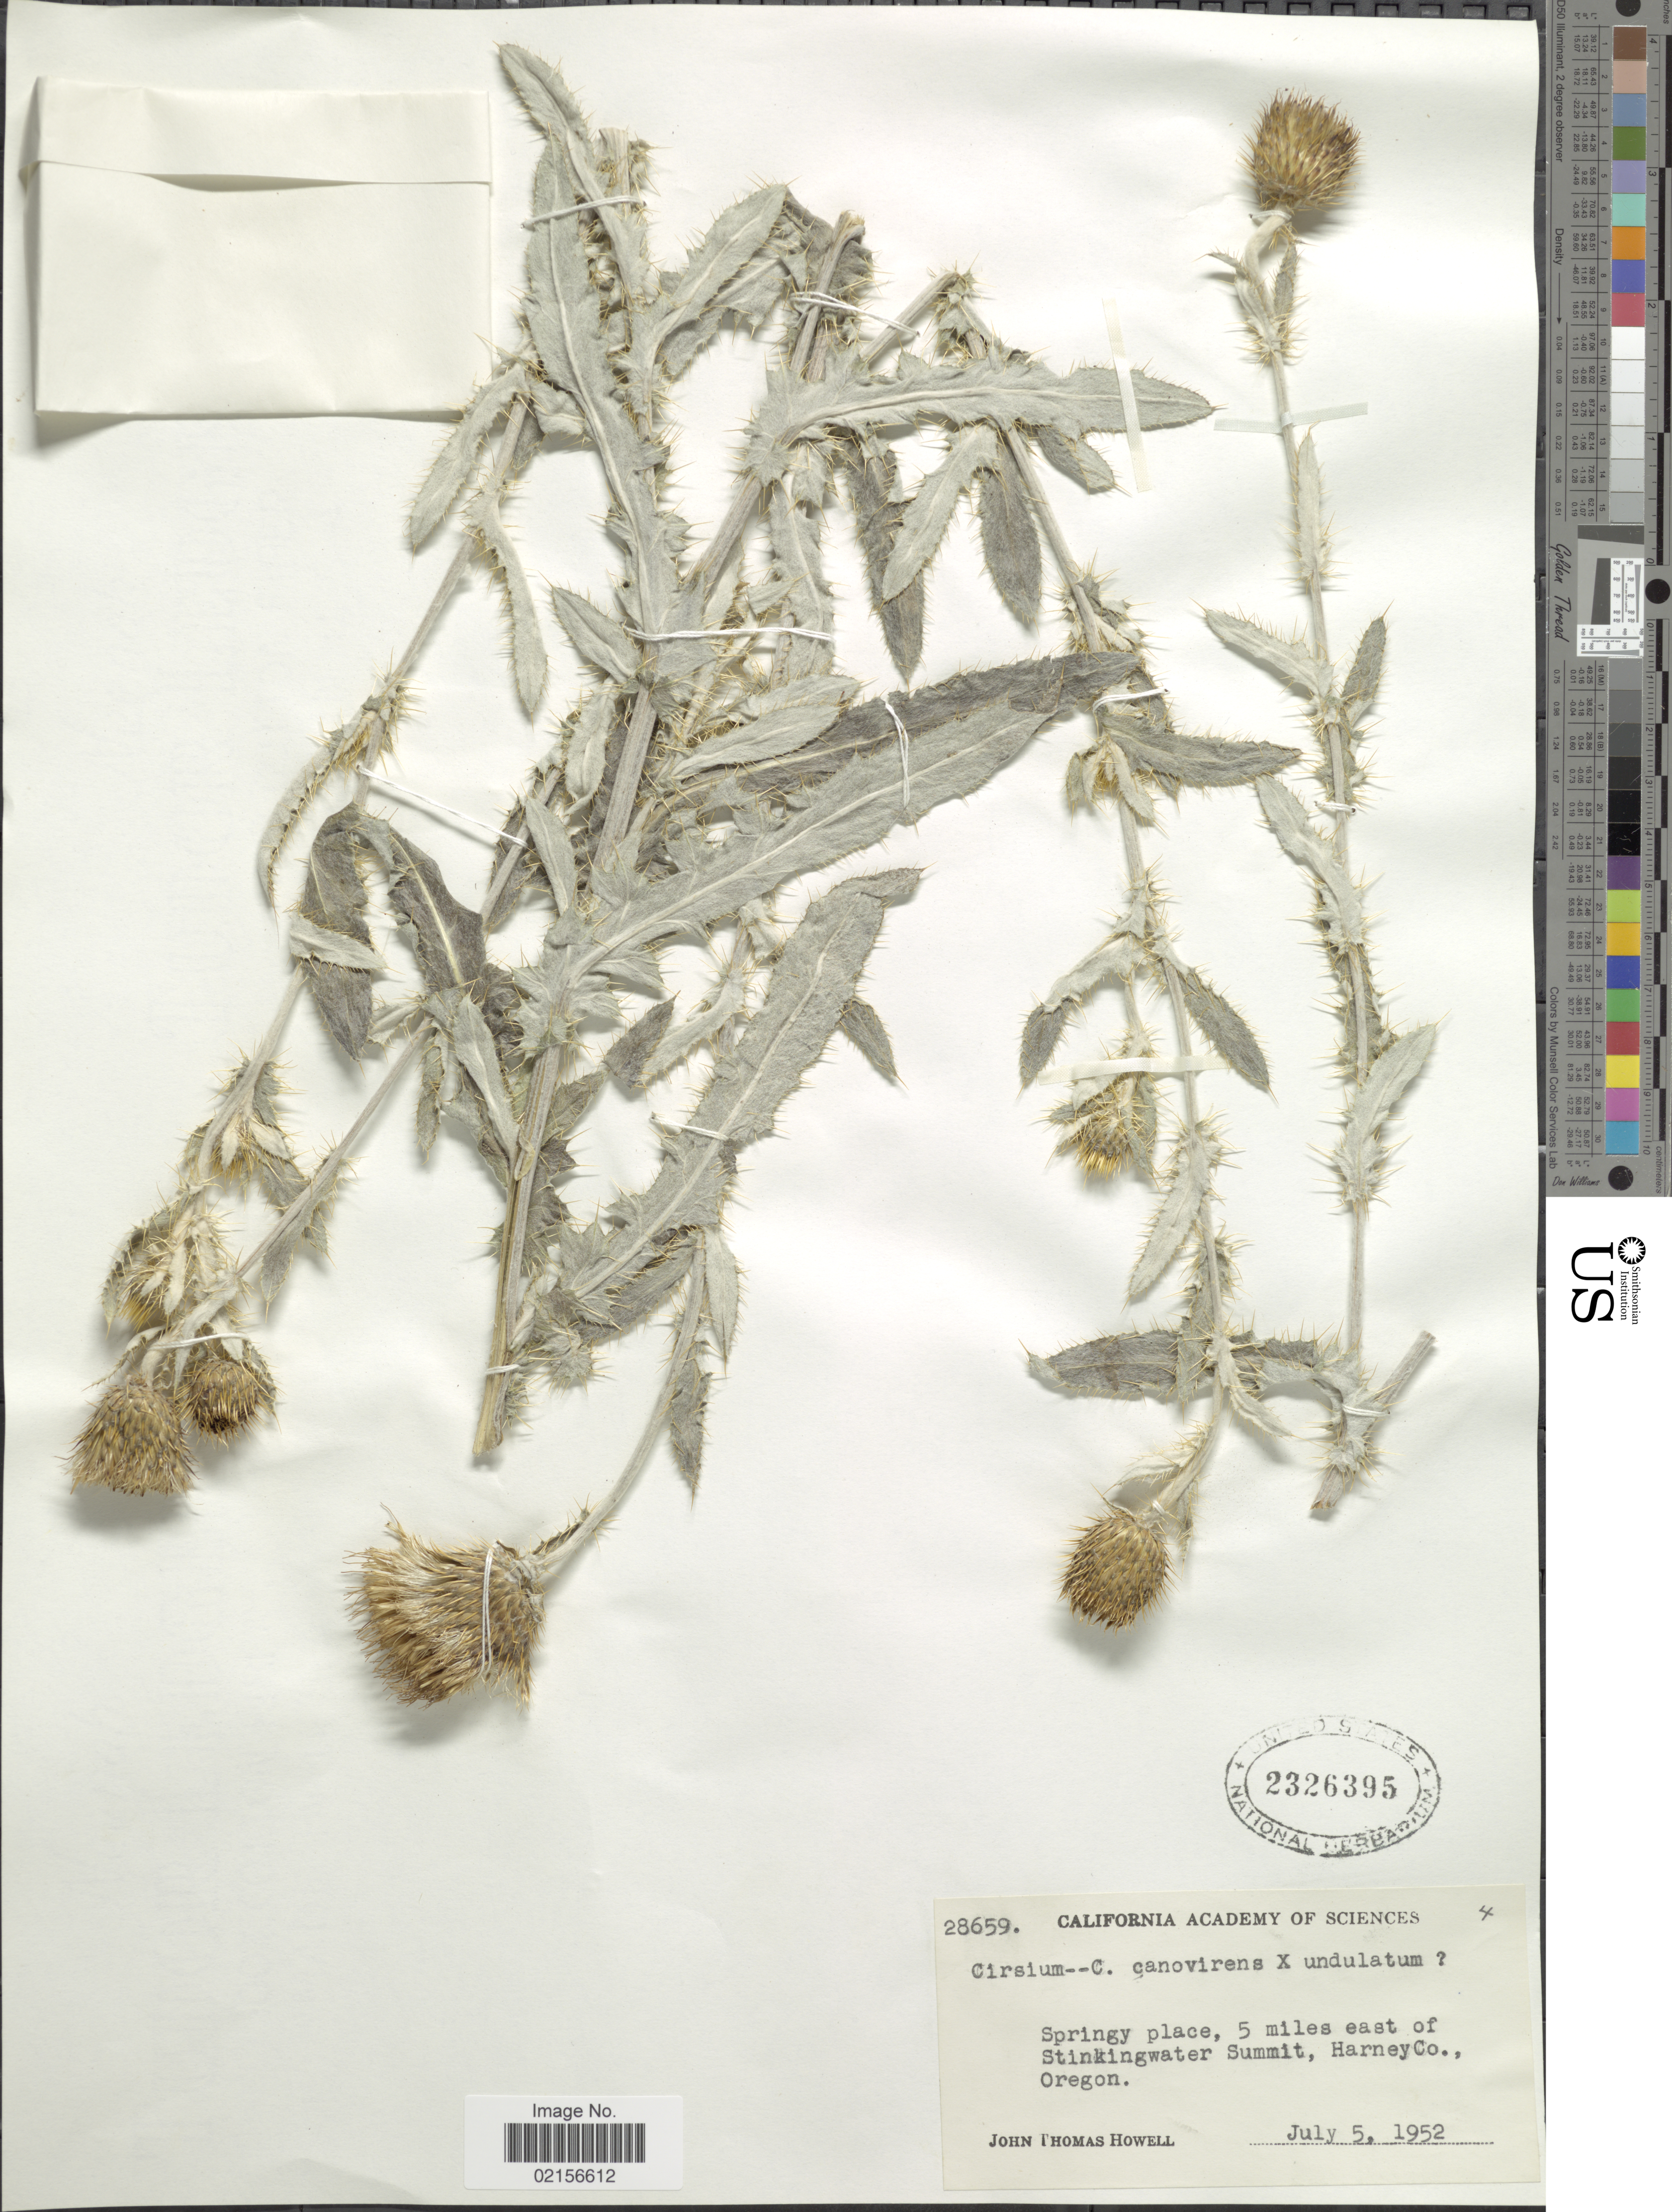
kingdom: Plantae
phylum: Tracheophyta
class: Magnoliopsida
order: Asterales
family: Asteraceae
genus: Cirsium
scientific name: Cirsium canovirens x C. undulatum (Nutt.) Spreng.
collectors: J. T. Howell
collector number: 28659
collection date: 1952-07-05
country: United States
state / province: Oregon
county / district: Harney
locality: Springy place, 5 miles east of Stinkingwater Summit, Harney Co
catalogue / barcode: US 2326395